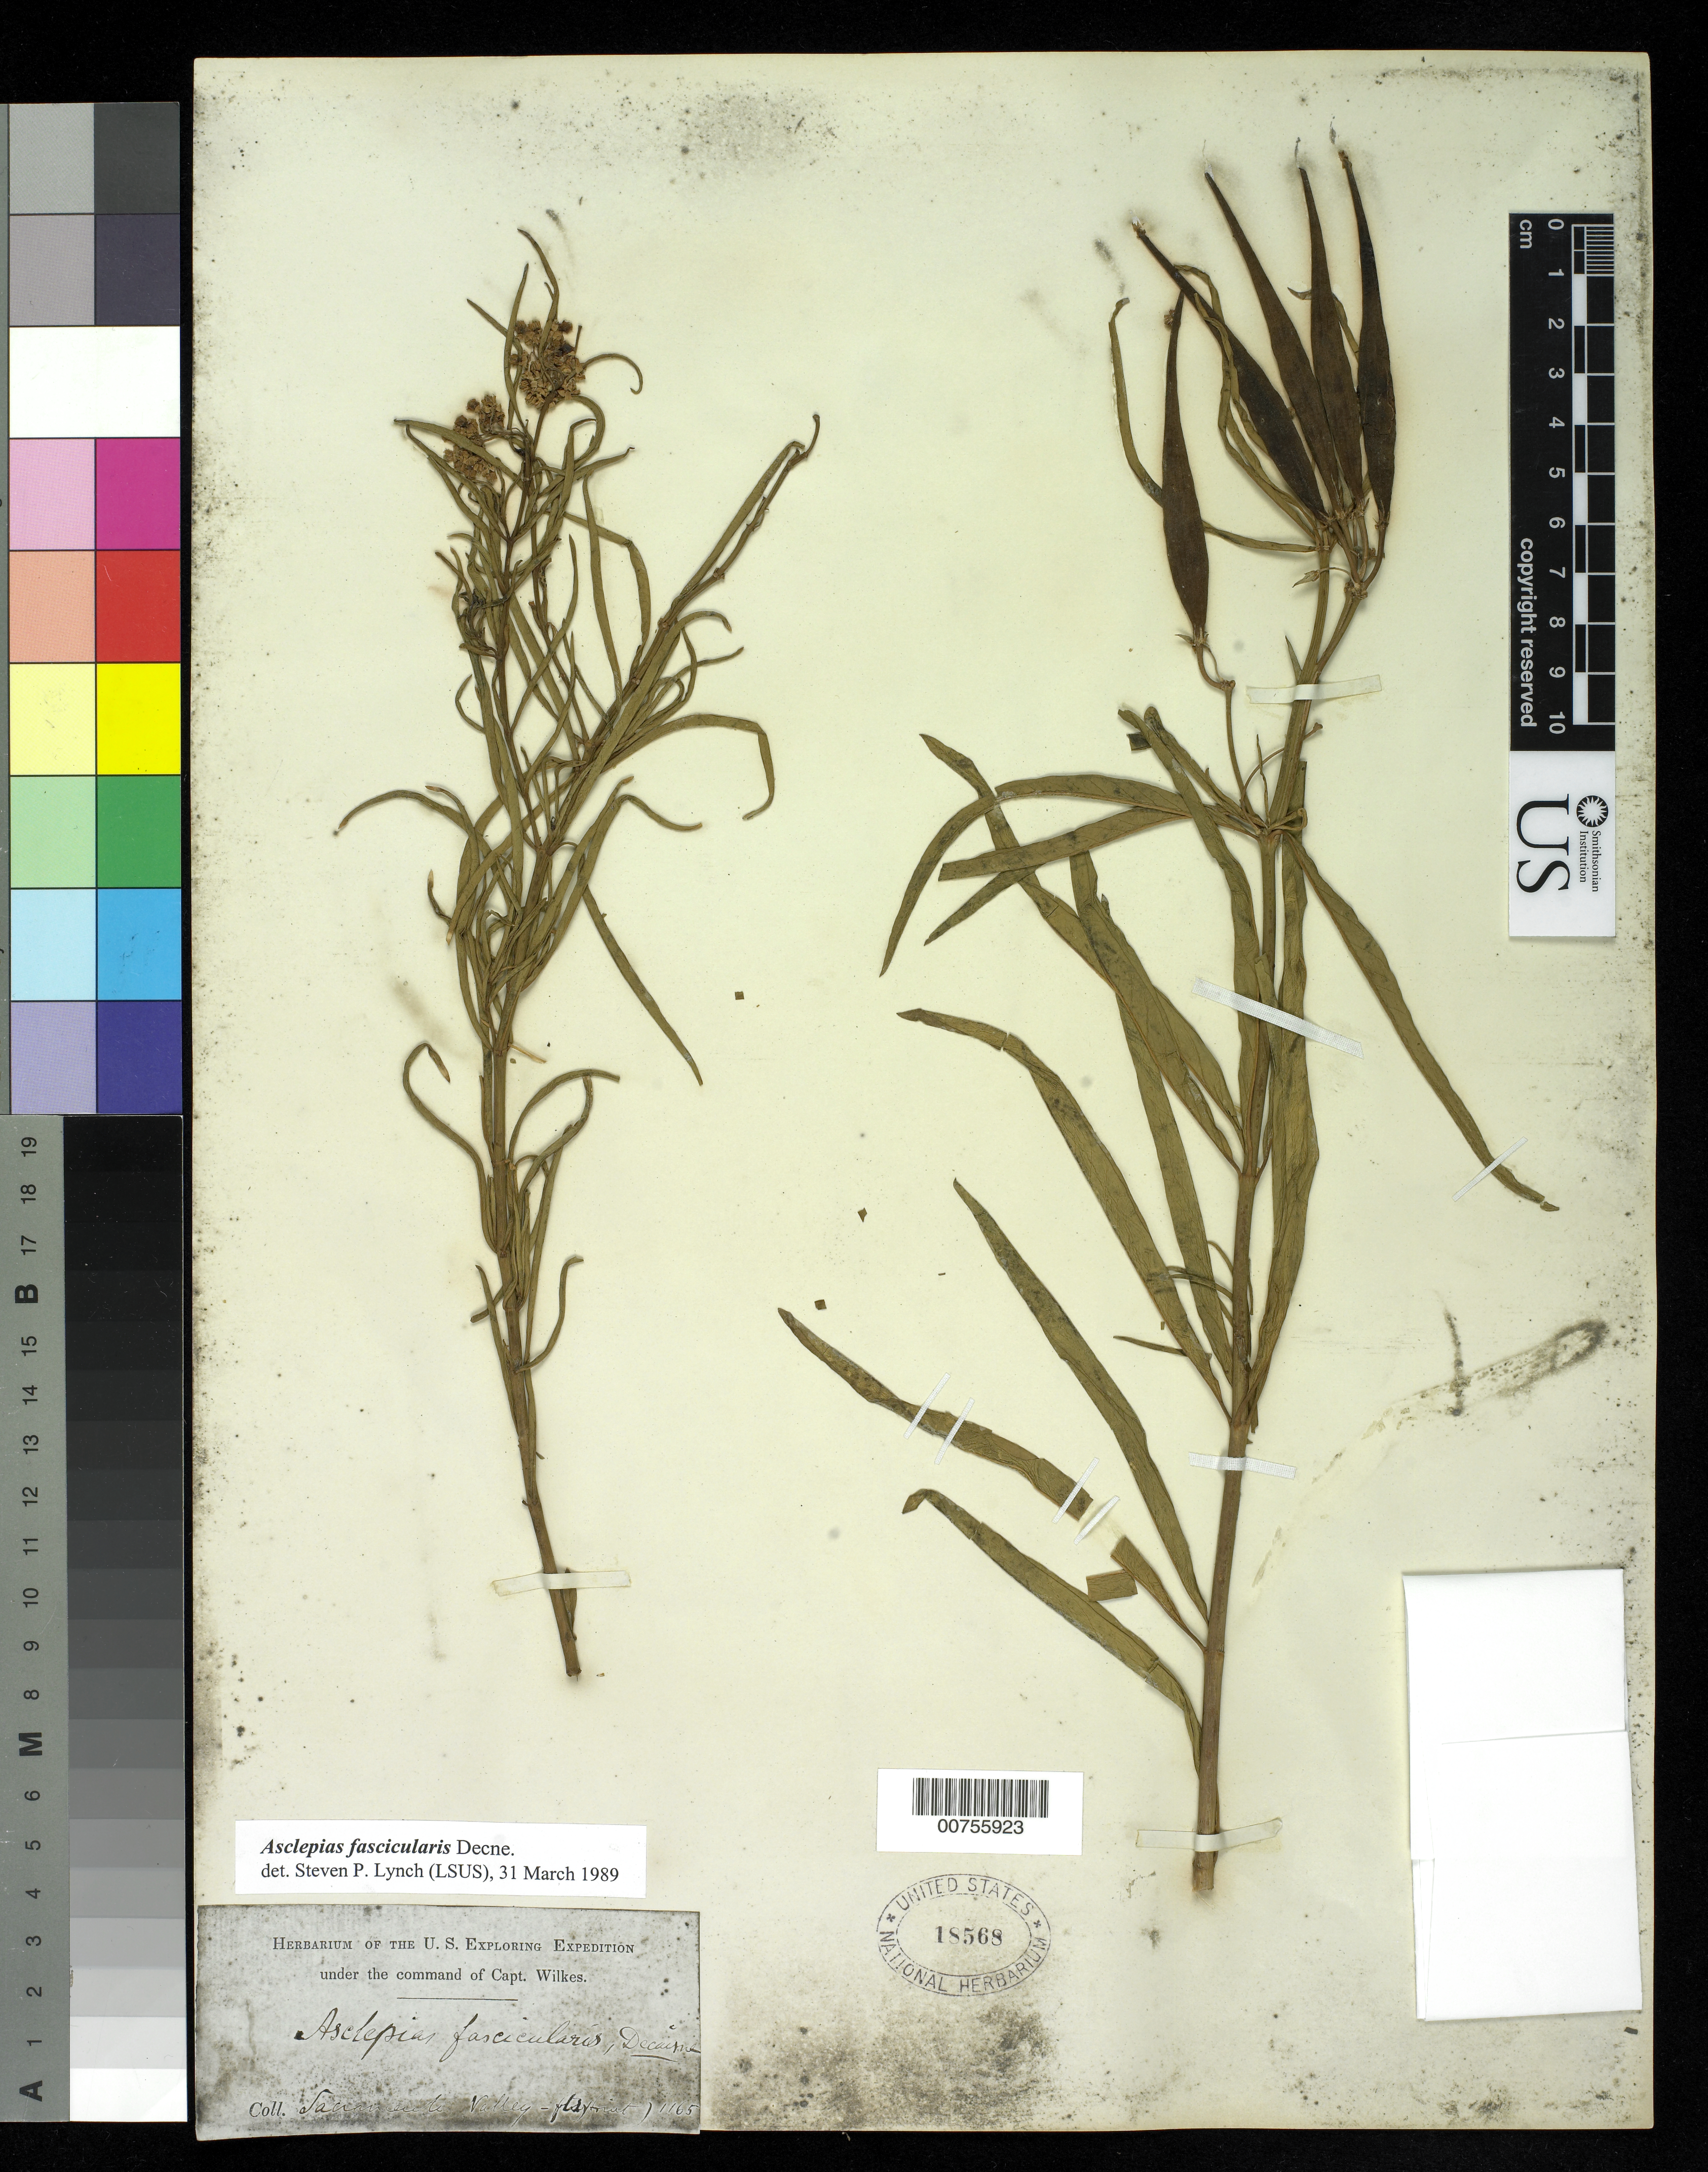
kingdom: Plantae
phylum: Tracheophyta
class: Magnoliopsida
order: Gentianales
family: Apocynaceae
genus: Asclepias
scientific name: Asclepias fascicularis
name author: Decne.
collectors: Wilkes Explor. Exped.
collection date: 1838/1842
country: United States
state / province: California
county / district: Sacramento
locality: Sacramento Valley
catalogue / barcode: US 18568